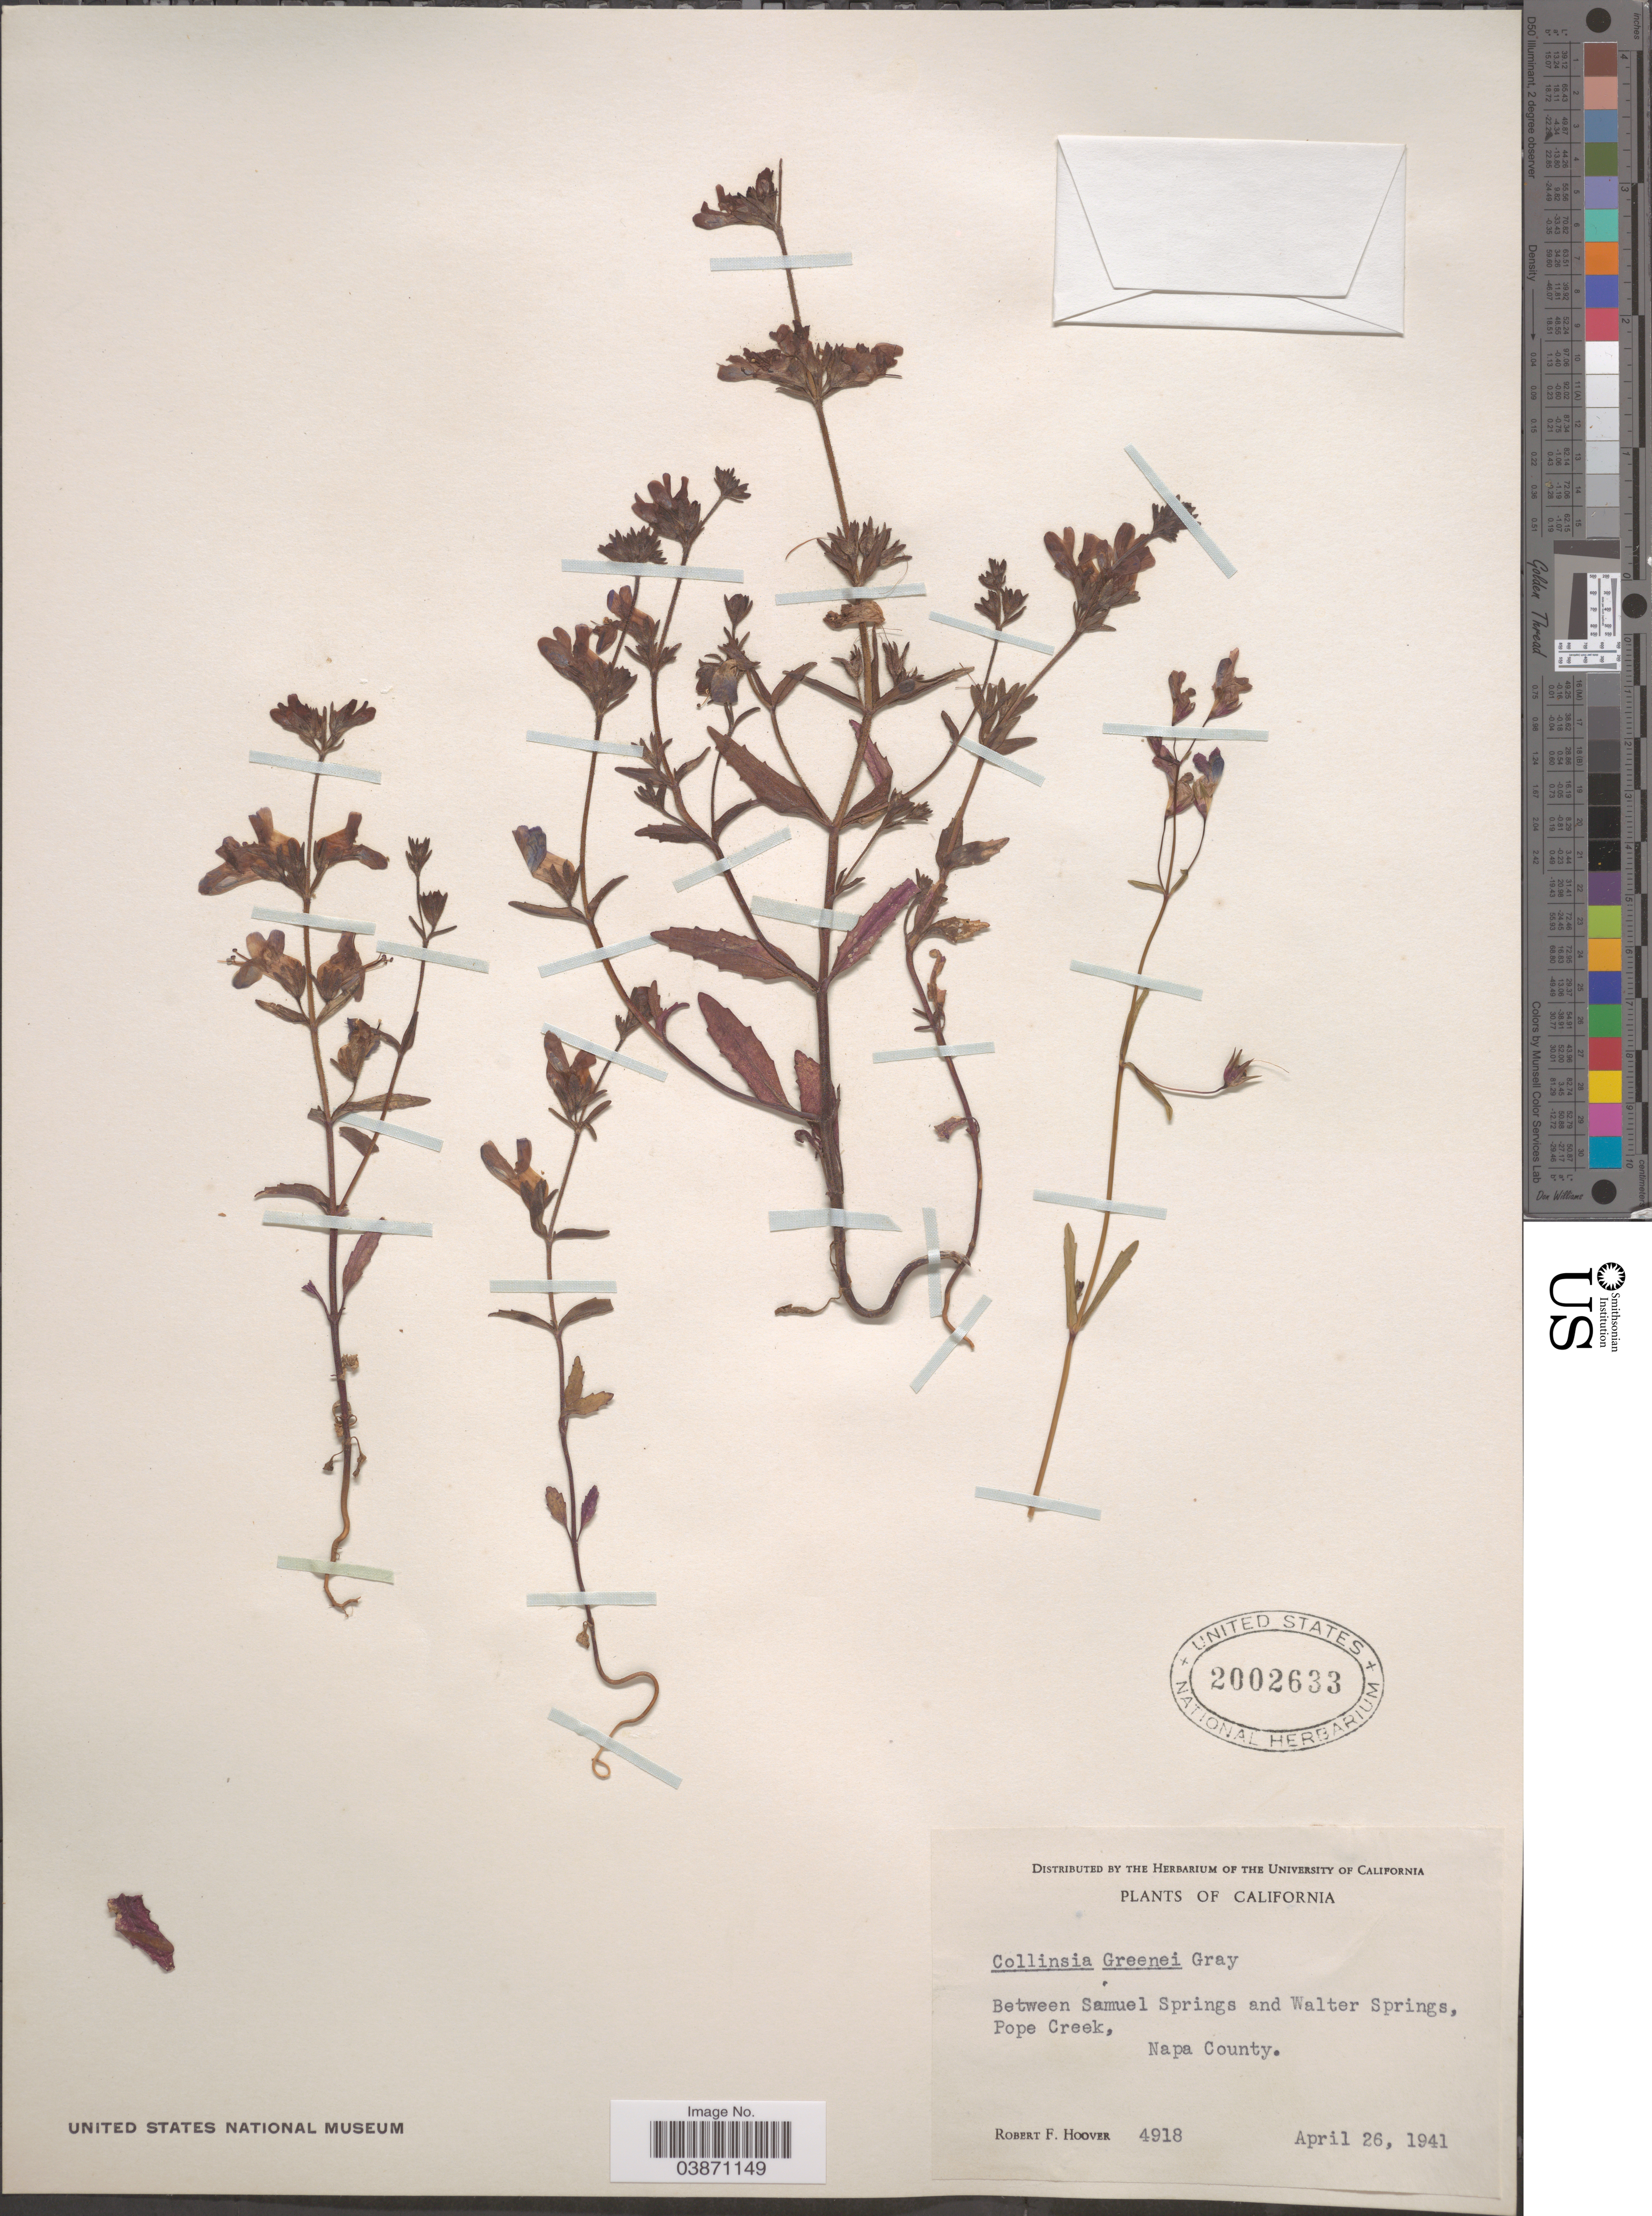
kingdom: Plantae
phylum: Tracheophyta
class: Magnoliopsida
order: Lamiales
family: Plantaginaceae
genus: Collinsia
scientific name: Collinsia greenei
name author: A. Gray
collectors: R. F. Hoover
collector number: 4918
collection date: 1941-04-26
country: United States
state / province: California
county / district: Napa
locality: Between Samuel Springs and Walter Springs, Pope Creek, Napa County.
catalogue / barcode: US 2002633